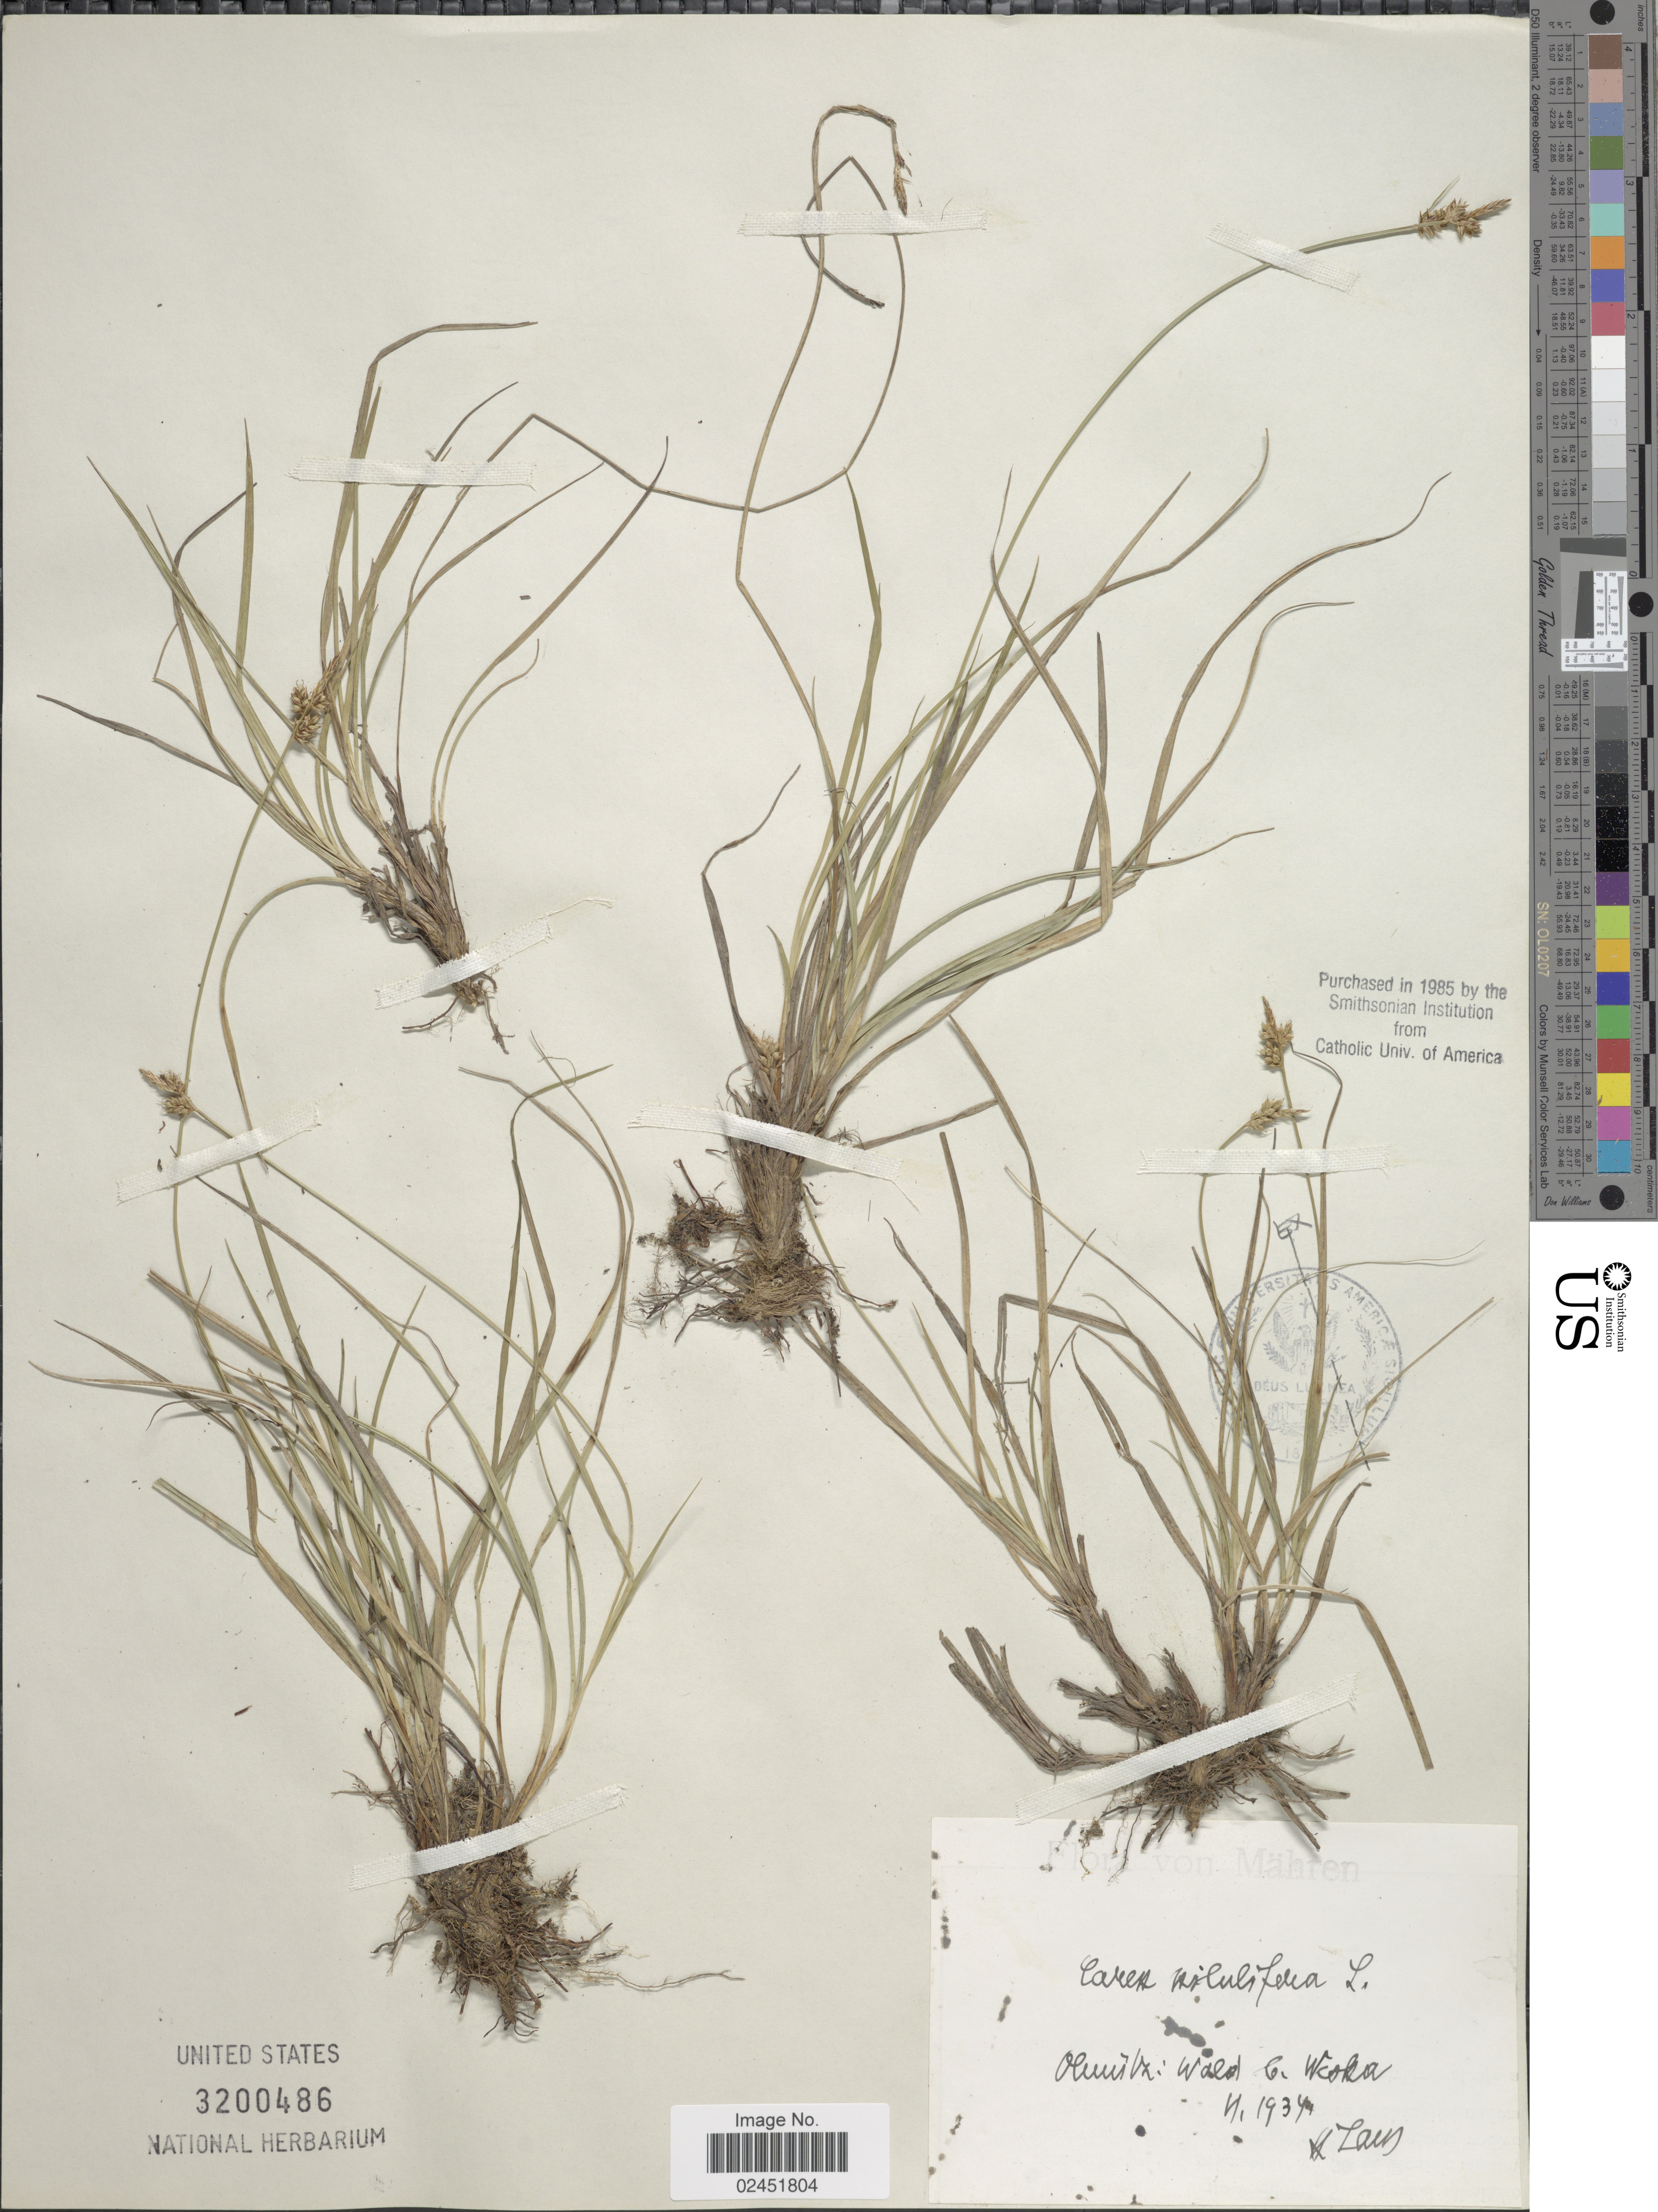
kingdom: Plantae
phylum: Tracheophyta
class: Liliopsida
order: Poales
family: Cyperaceae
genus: Carex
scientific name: Carex pilulifera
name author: L.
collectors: H. Laus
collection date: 1934-06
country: Czechia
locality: Mahren. Olunisk: Wald C. Weska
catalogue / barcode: US 3200486